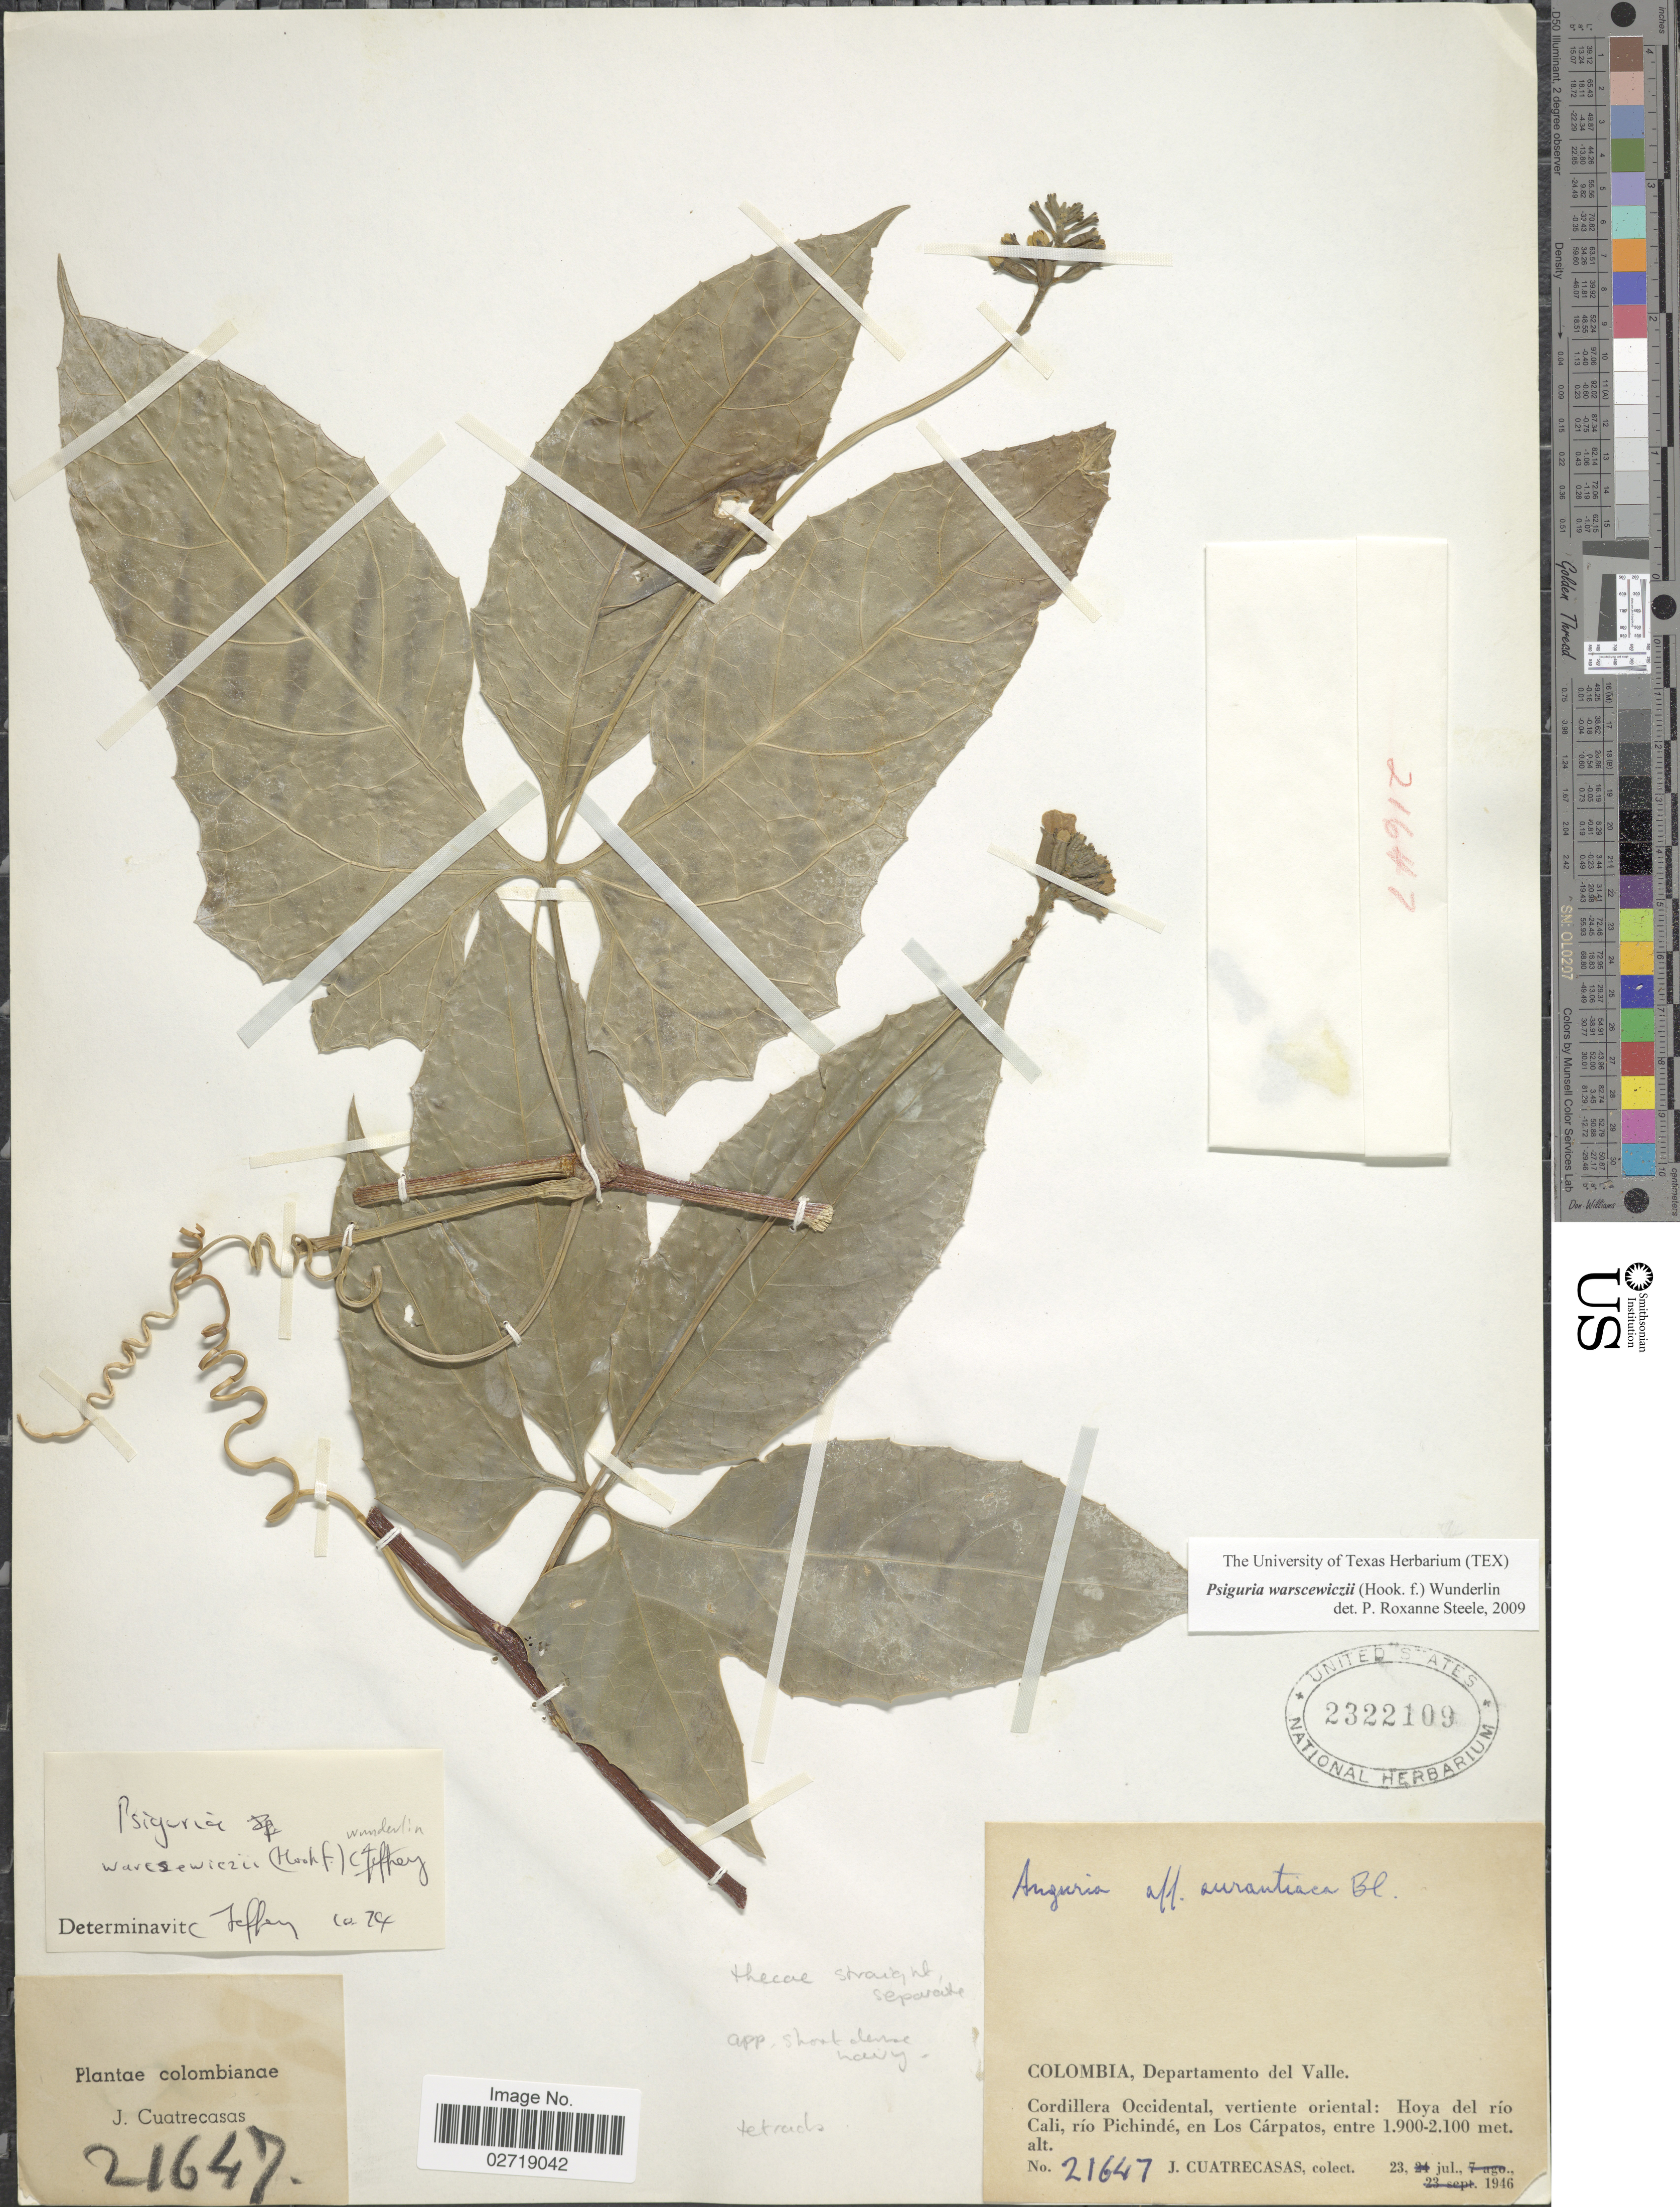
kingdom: Plantae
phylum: Tracheophyta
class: Magnoliopsida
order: Cucurbitales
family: Cucurbitaceae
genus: Psiguria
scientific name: Psiguria warscewiczii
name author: (Hook. f.) Wunderlin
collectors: J. Cuatrecasas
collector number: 21647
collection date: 1946-07-23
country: Colombia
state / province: Valle del Cauca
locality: Departamento del Valle. Cordillera Occidental, vertiente oriental: Hoya del rio Cali, rio Pichinde, en Los Carpatos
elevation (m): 1900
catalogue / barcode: US 2322109